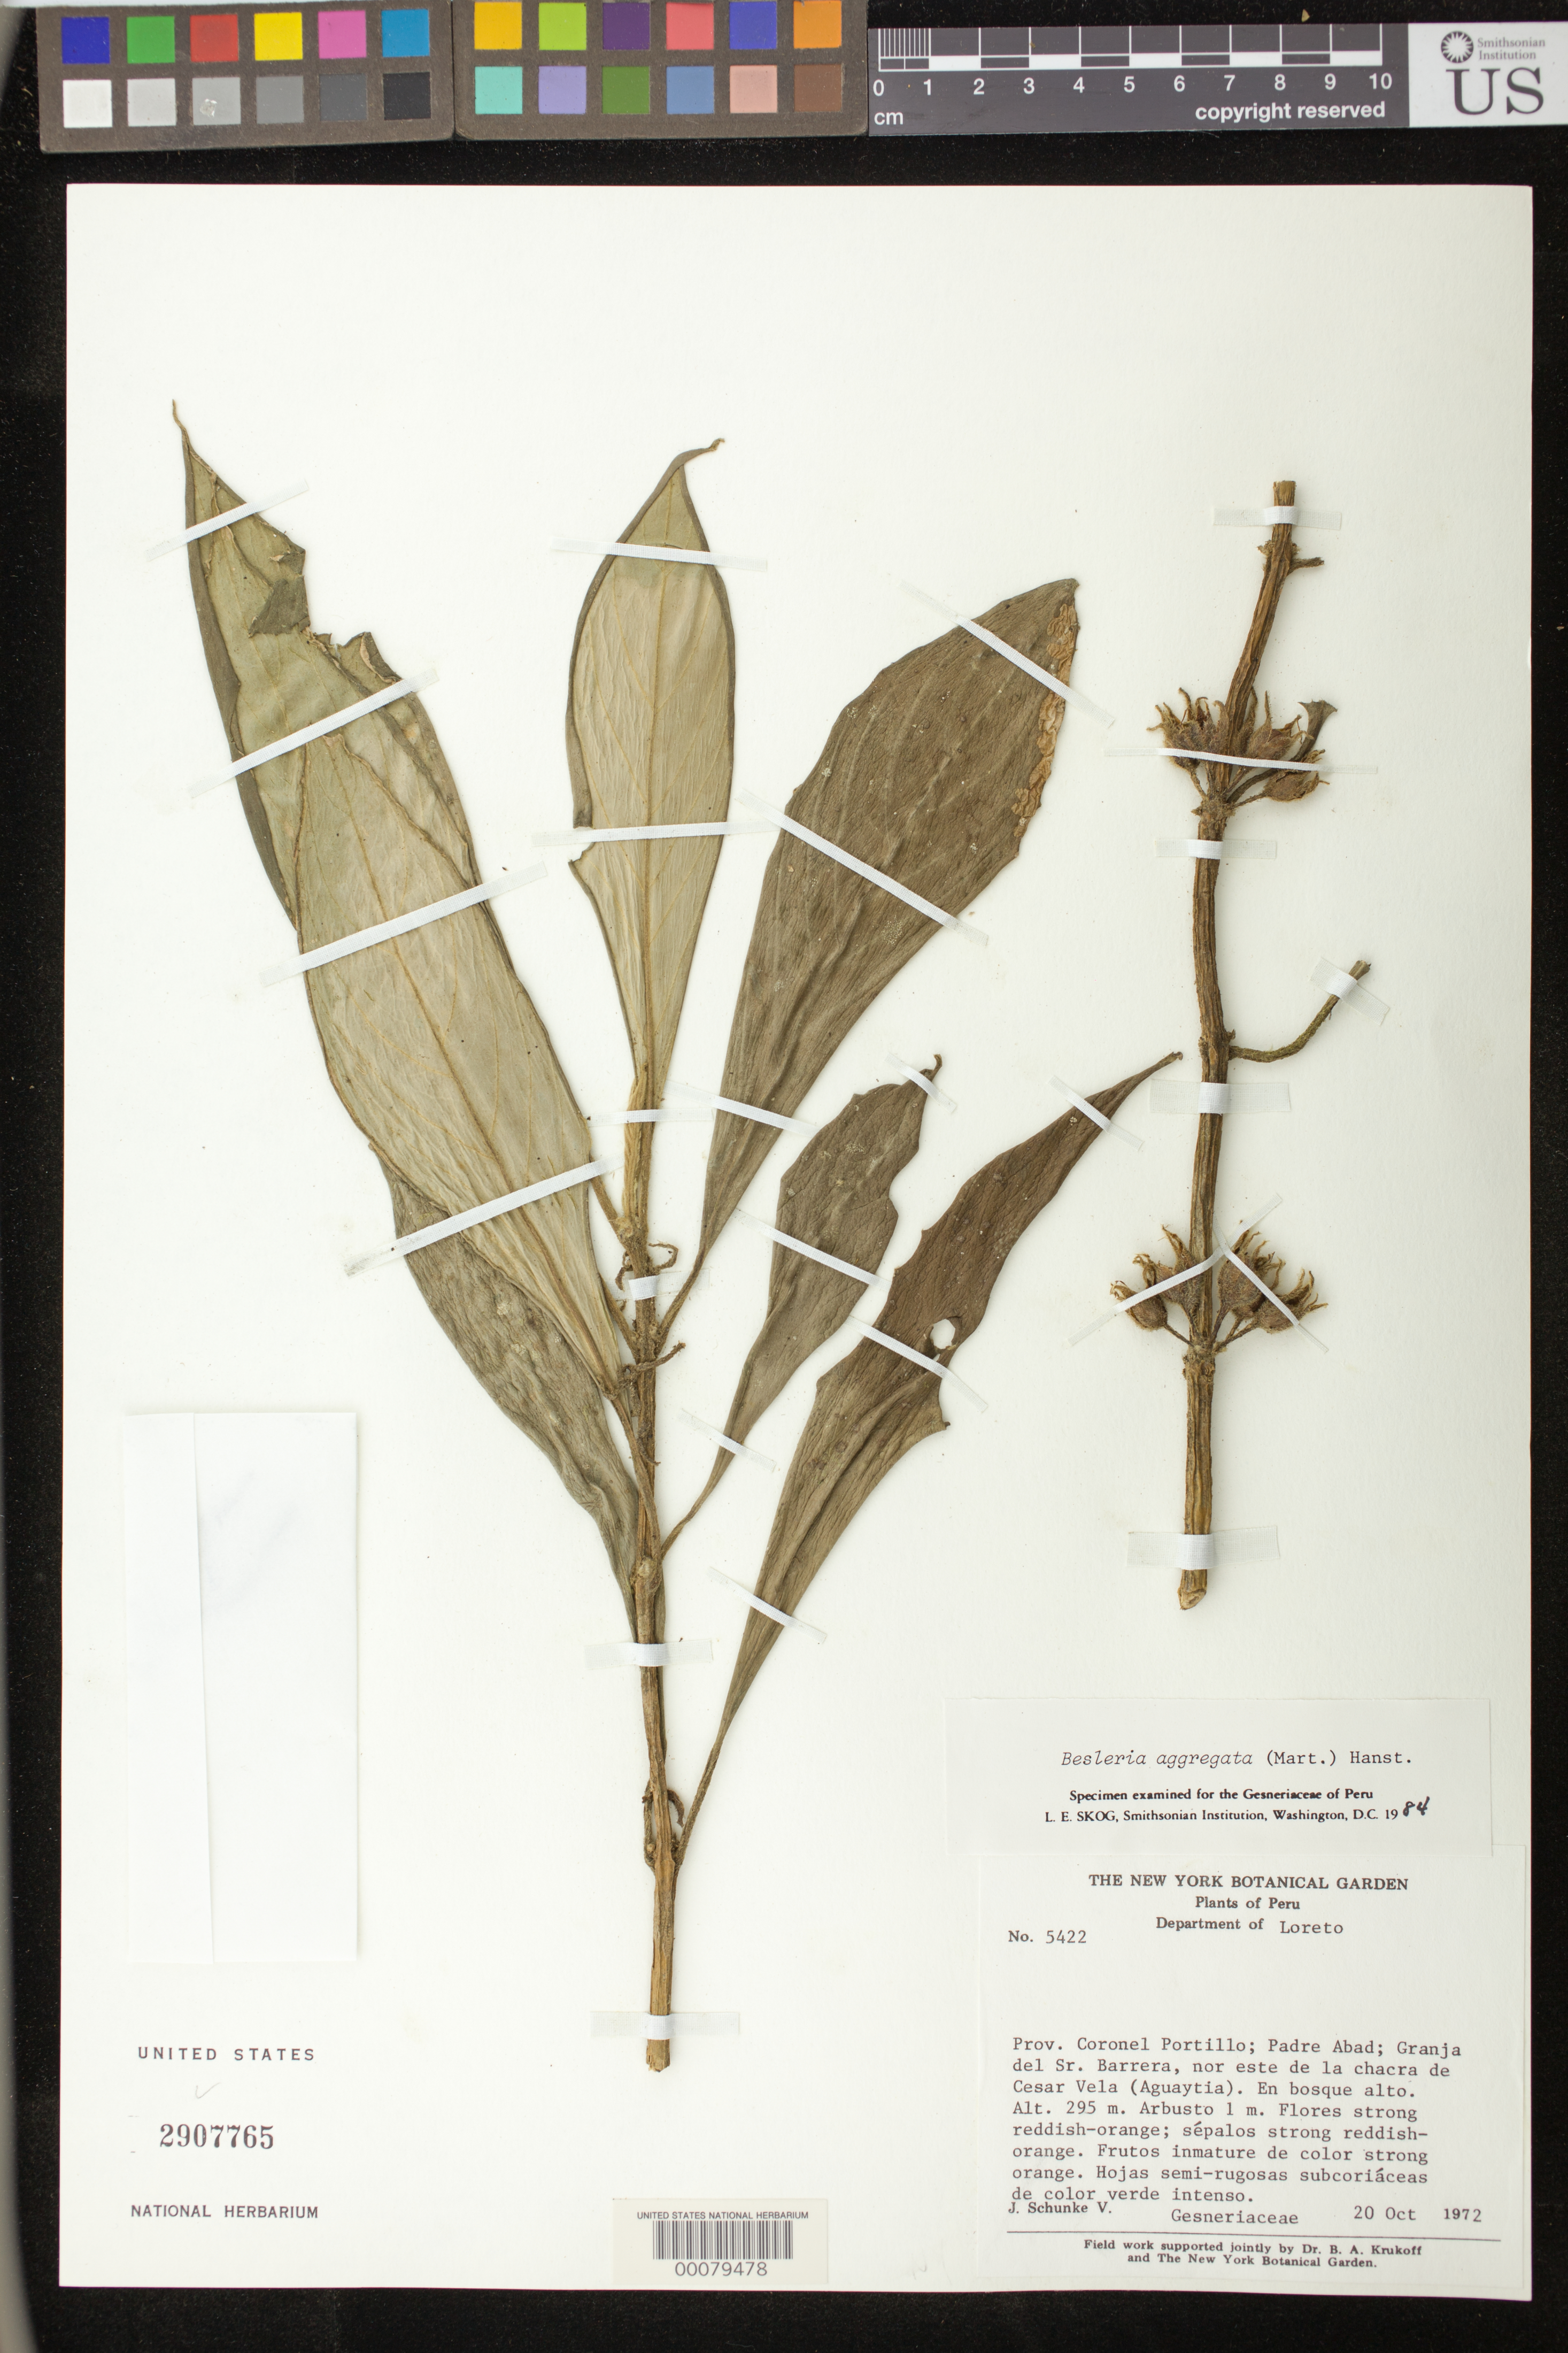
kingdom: Plantae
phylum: Tracheophyta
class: Magnoliopsida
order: Lamiales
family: Gesneriaceae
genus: Besleria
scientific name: Besleria aggregata var. aggregata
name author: (Mart.) Hanst.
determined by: Skog, Laurence E.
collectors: J. Schunke Vigo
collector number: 5422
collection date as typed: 20 Oct 1972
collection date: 1972-10-20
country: Peru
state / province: Loreto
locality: Prov. Coronel Portillo, Padre Abad; Granja del Sr. Barrera, NE de la chacra de Cesar Vela (Aguaytia)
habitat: En bosque alto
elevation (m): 295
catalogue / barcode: US 2907765